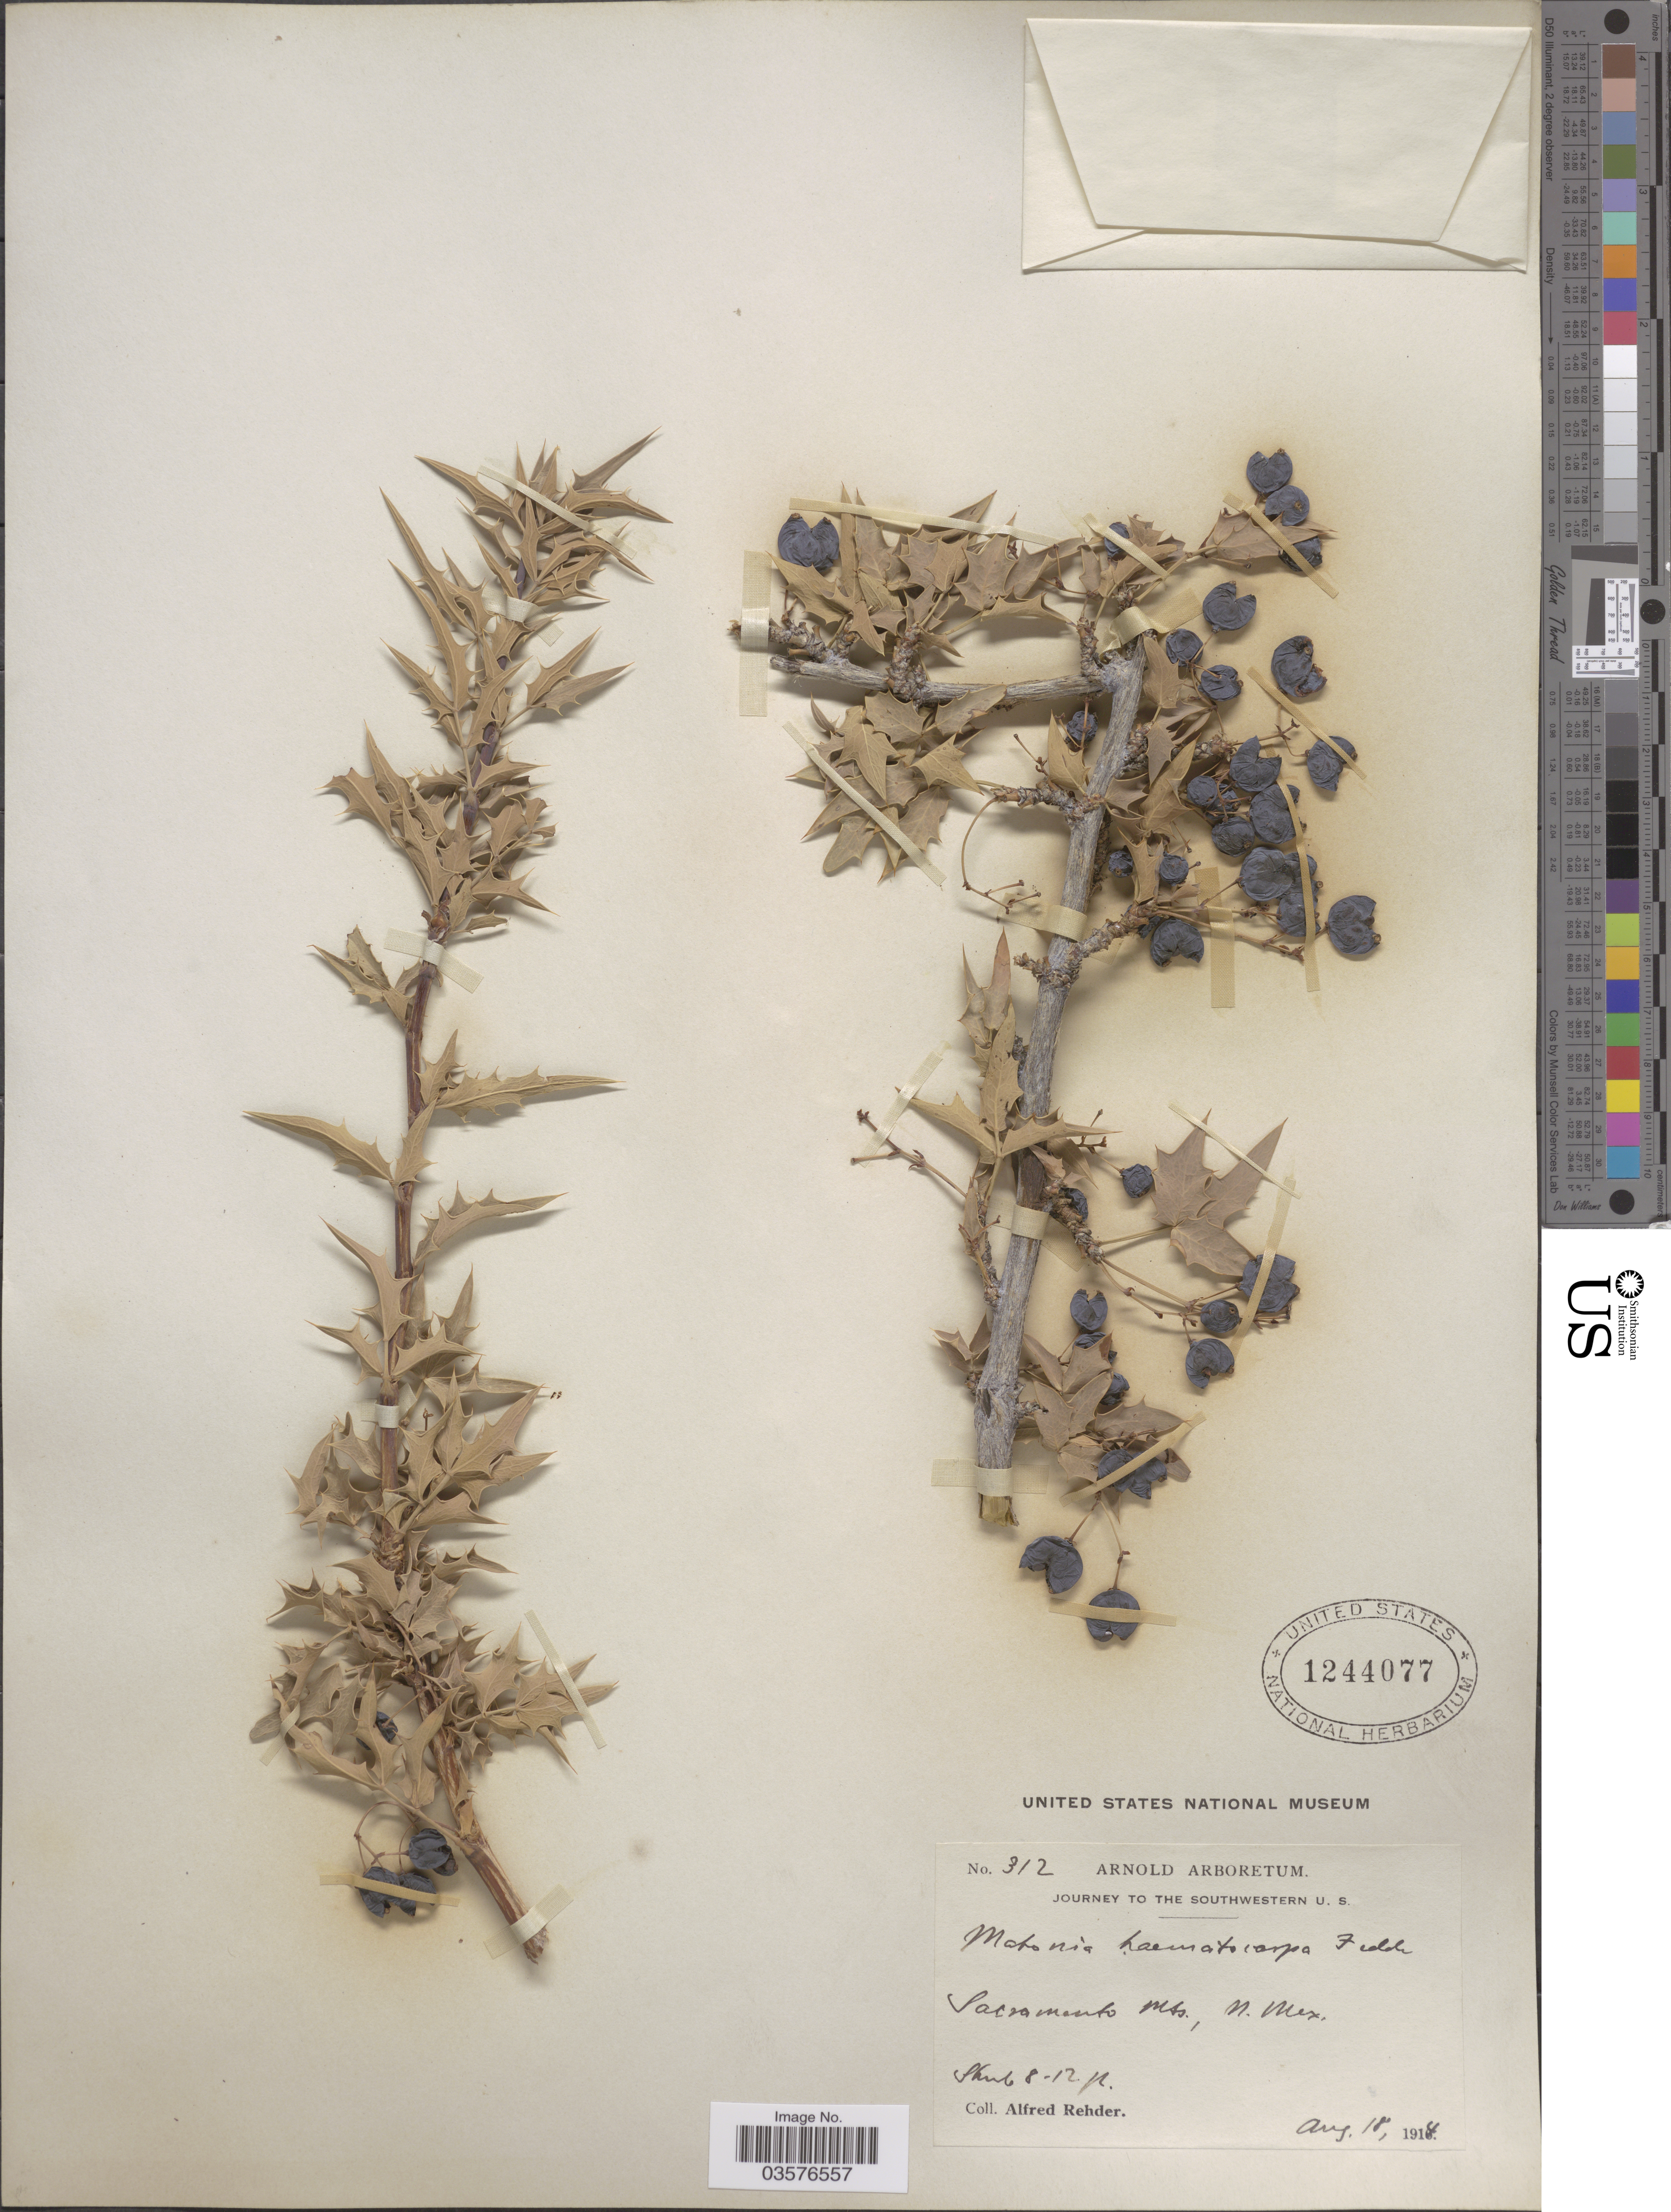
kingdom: Plantae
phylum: Tracheophyta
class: Magnoliopsida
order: Ranunculales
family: Berberidaceae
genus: Mahonia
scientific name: Mahonia haematocarpa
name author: (Wooton) Fedde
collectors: A. Rehder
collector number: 312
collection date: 1914-08-18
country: United States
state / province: New Mexico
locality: The Southwestern U.S. Sacramento Mts.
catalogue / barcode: US 1244077